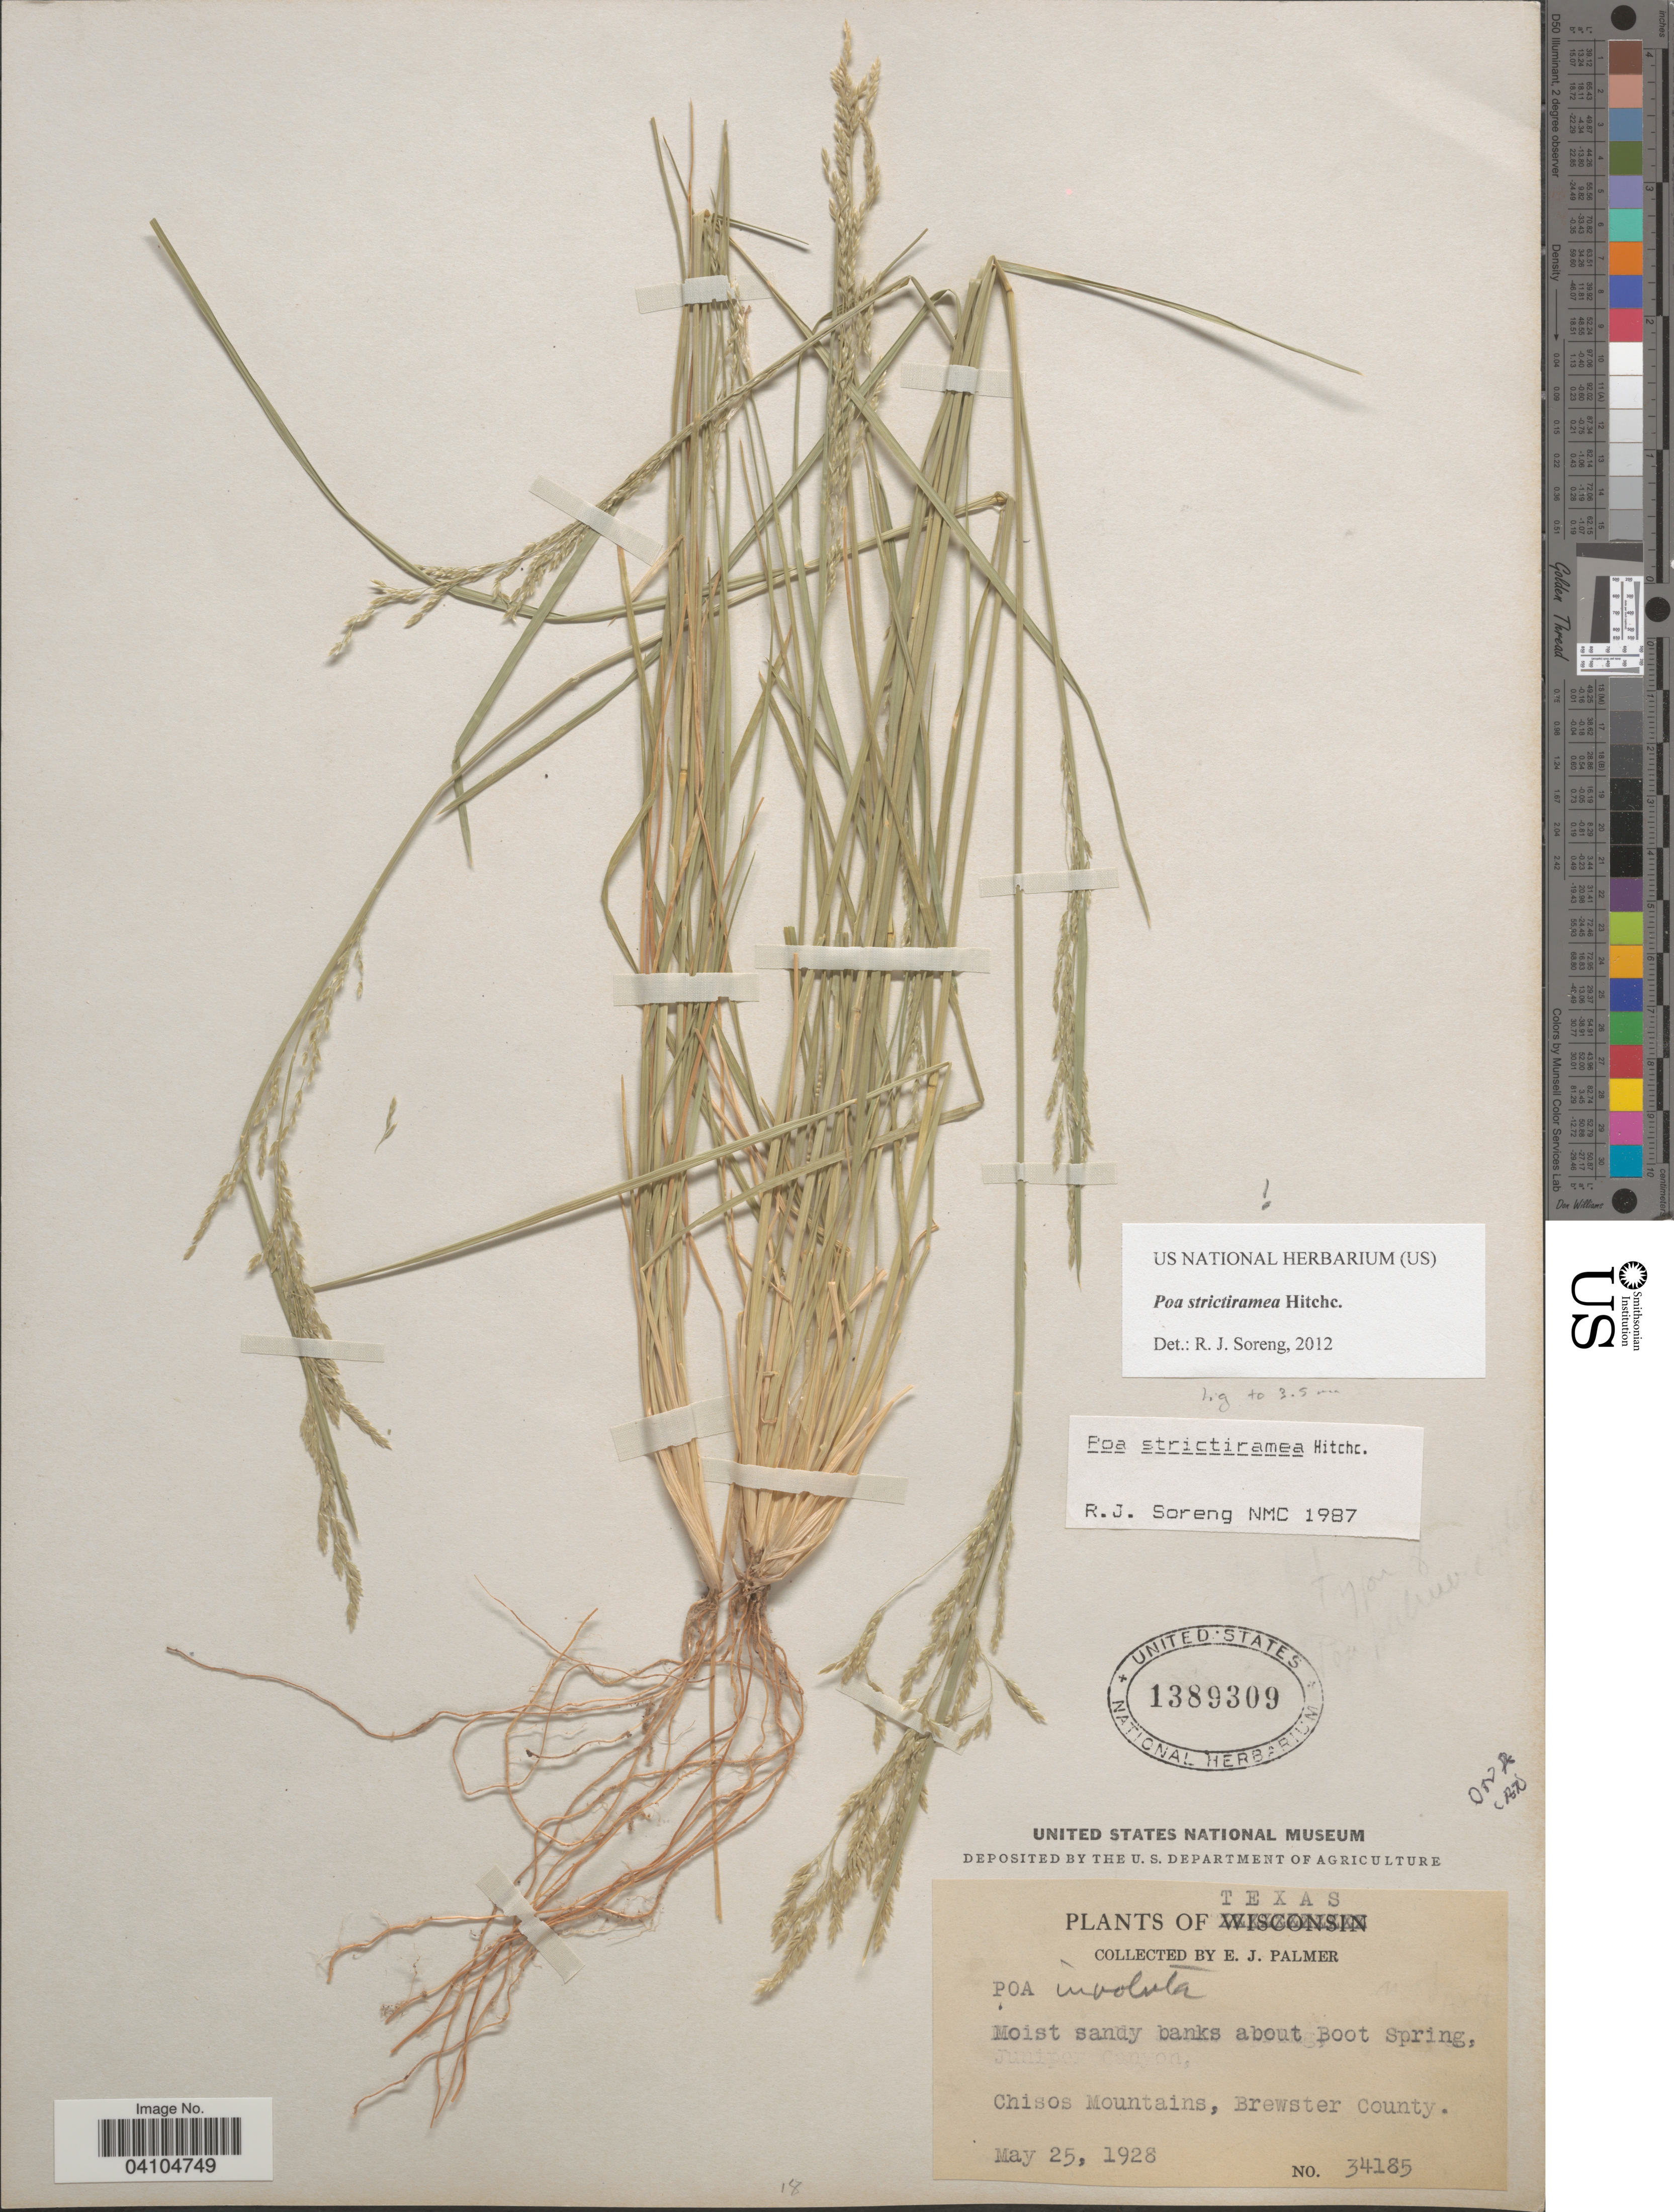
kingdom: Plantae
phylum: Tracheophyta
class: Liliopsida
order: Poales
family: Poaceae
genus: Poa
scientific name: Poa strictiramea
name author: Hitchc.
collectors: E. J. Palmer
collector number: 34185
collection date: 1928-05-25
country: United States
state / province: Texas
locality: Moist sandy banks about Boot Spring, Chisos Mountains, Brewster County.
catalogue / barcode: US 1389309